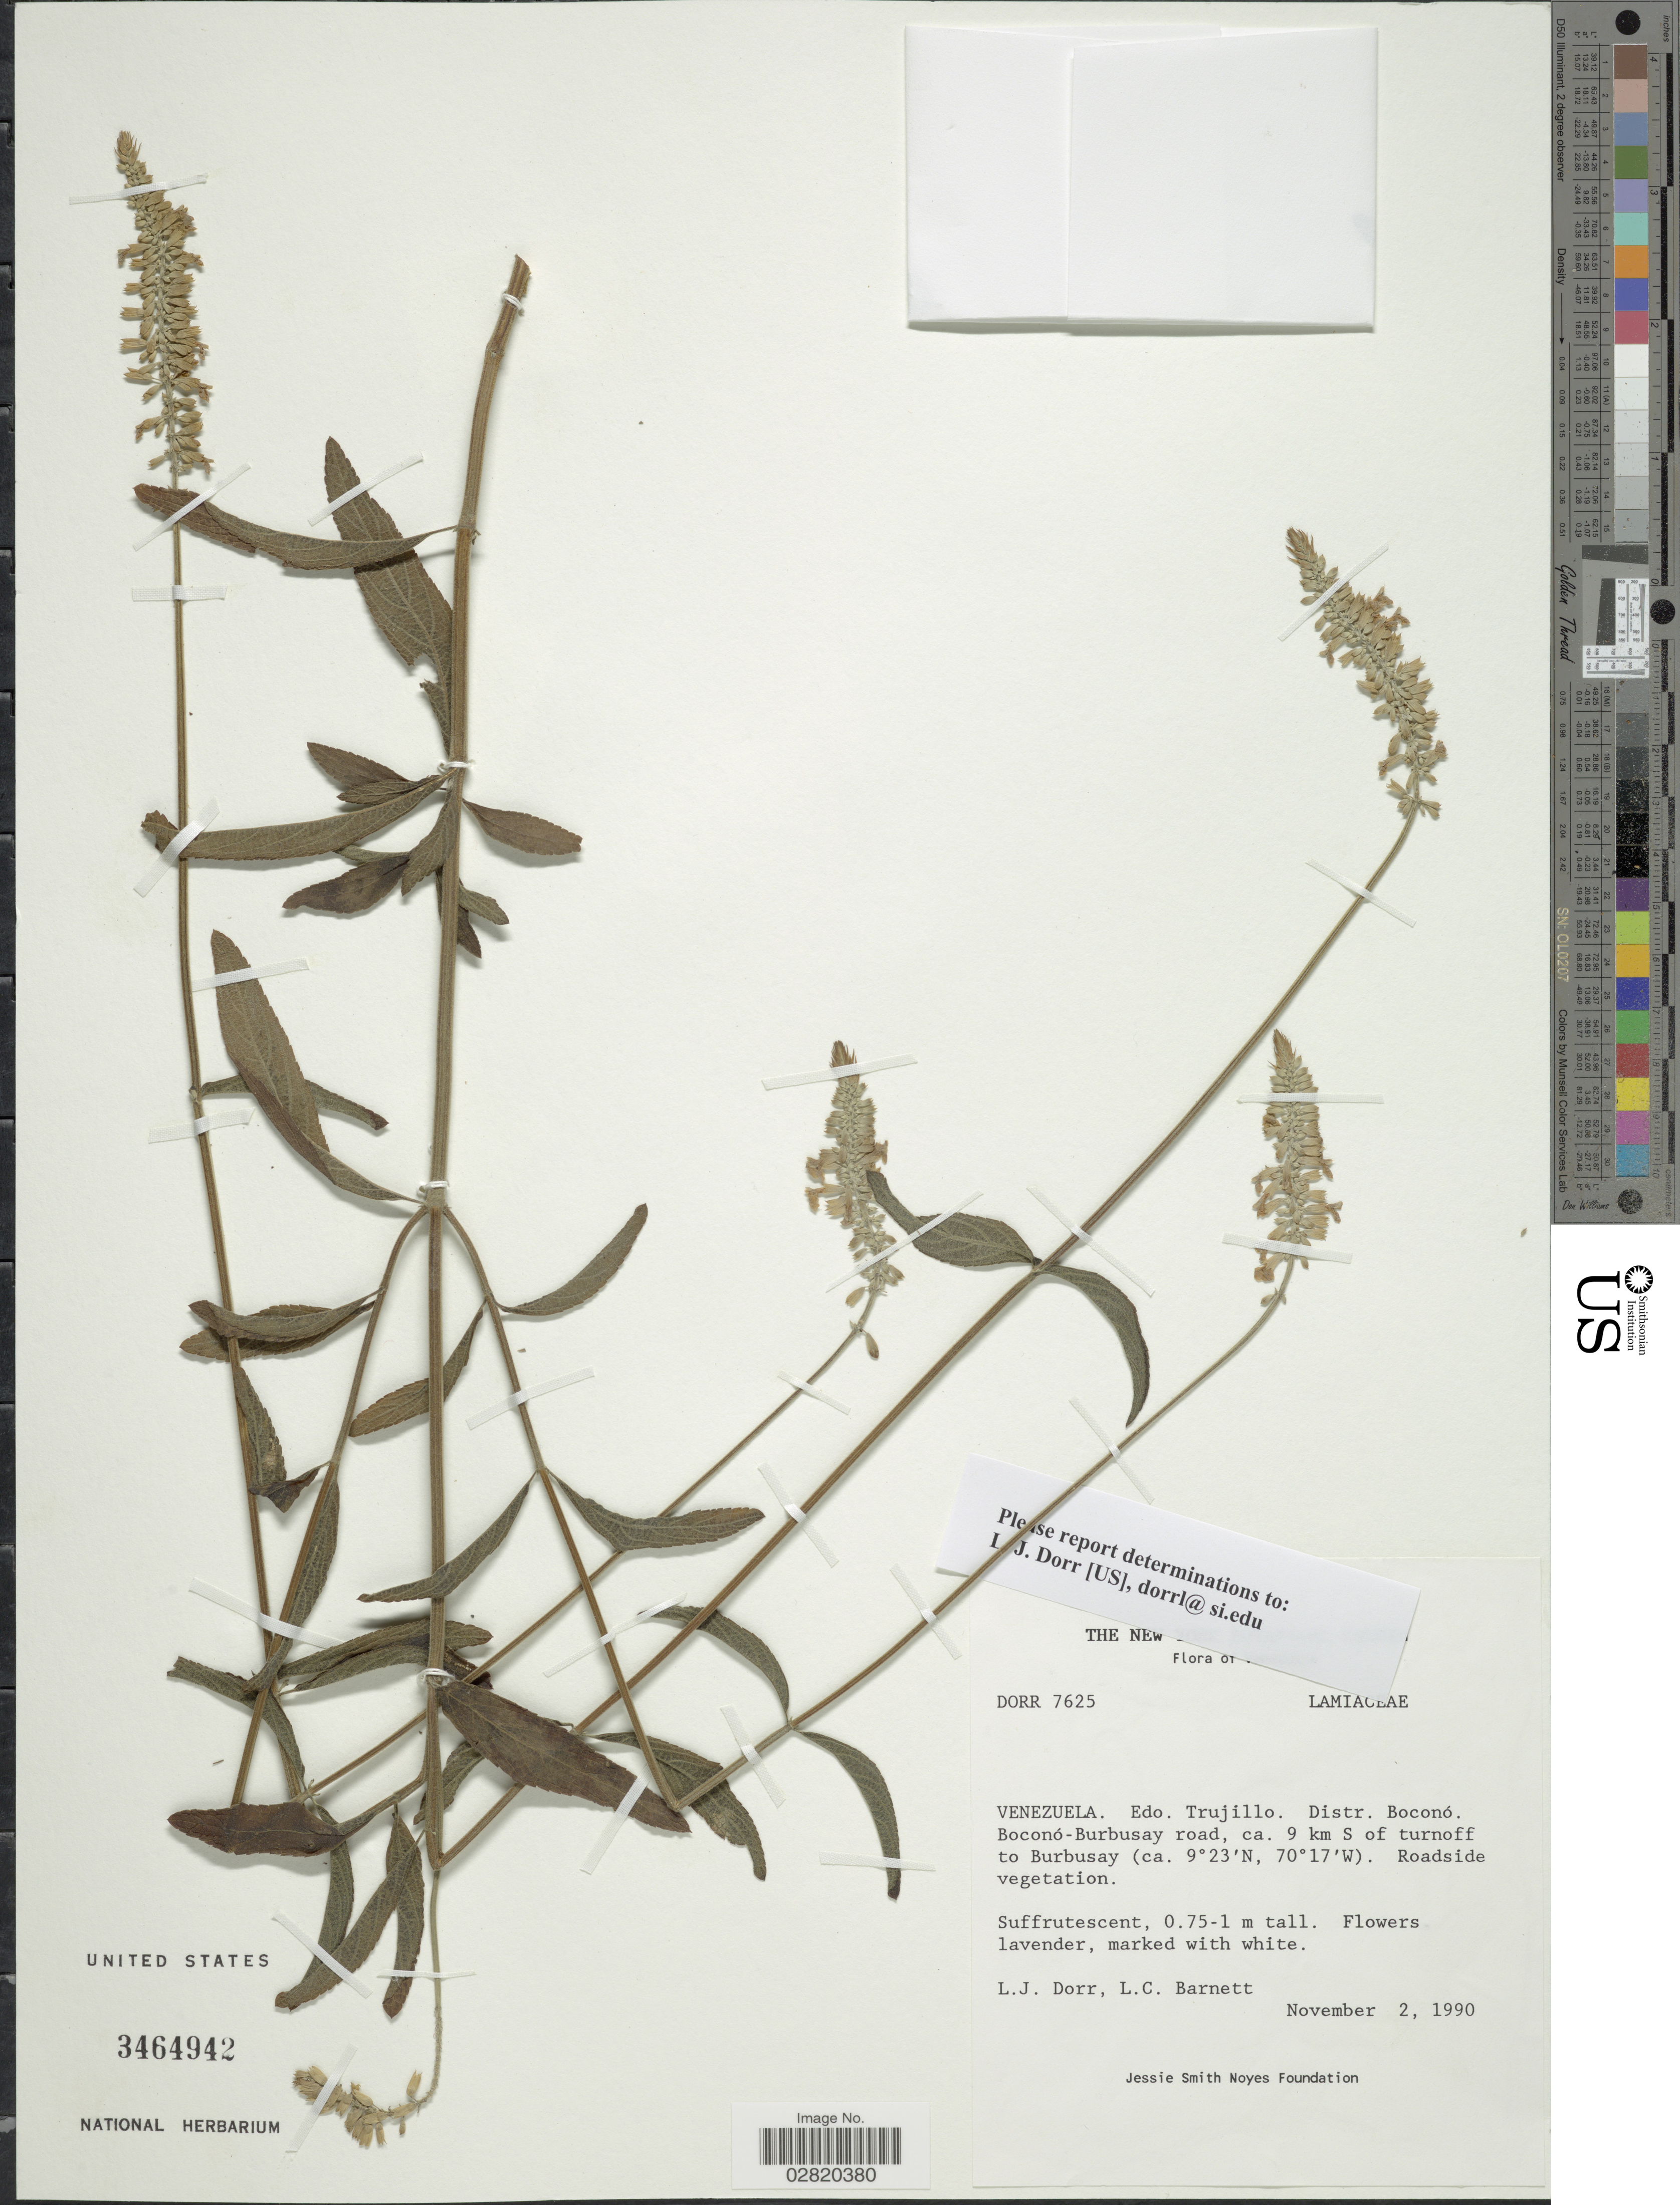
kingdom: Plantae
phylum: Tracheophyta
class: Magnoliopsida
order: Lamiales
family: Lamiaceae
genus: Salvia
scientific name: Salvia rypara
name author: Briq.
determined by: Walsingham, L. J.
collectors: L. J. Dorr & L. C. Barnett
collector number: DORR7625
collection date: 1990-11-02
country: Venezuela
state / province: Trujillo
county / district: Boconó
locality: Boconó-Burbusay road, ca. 9 km S of turnoff to Burbusay.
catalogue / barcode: US 3464942